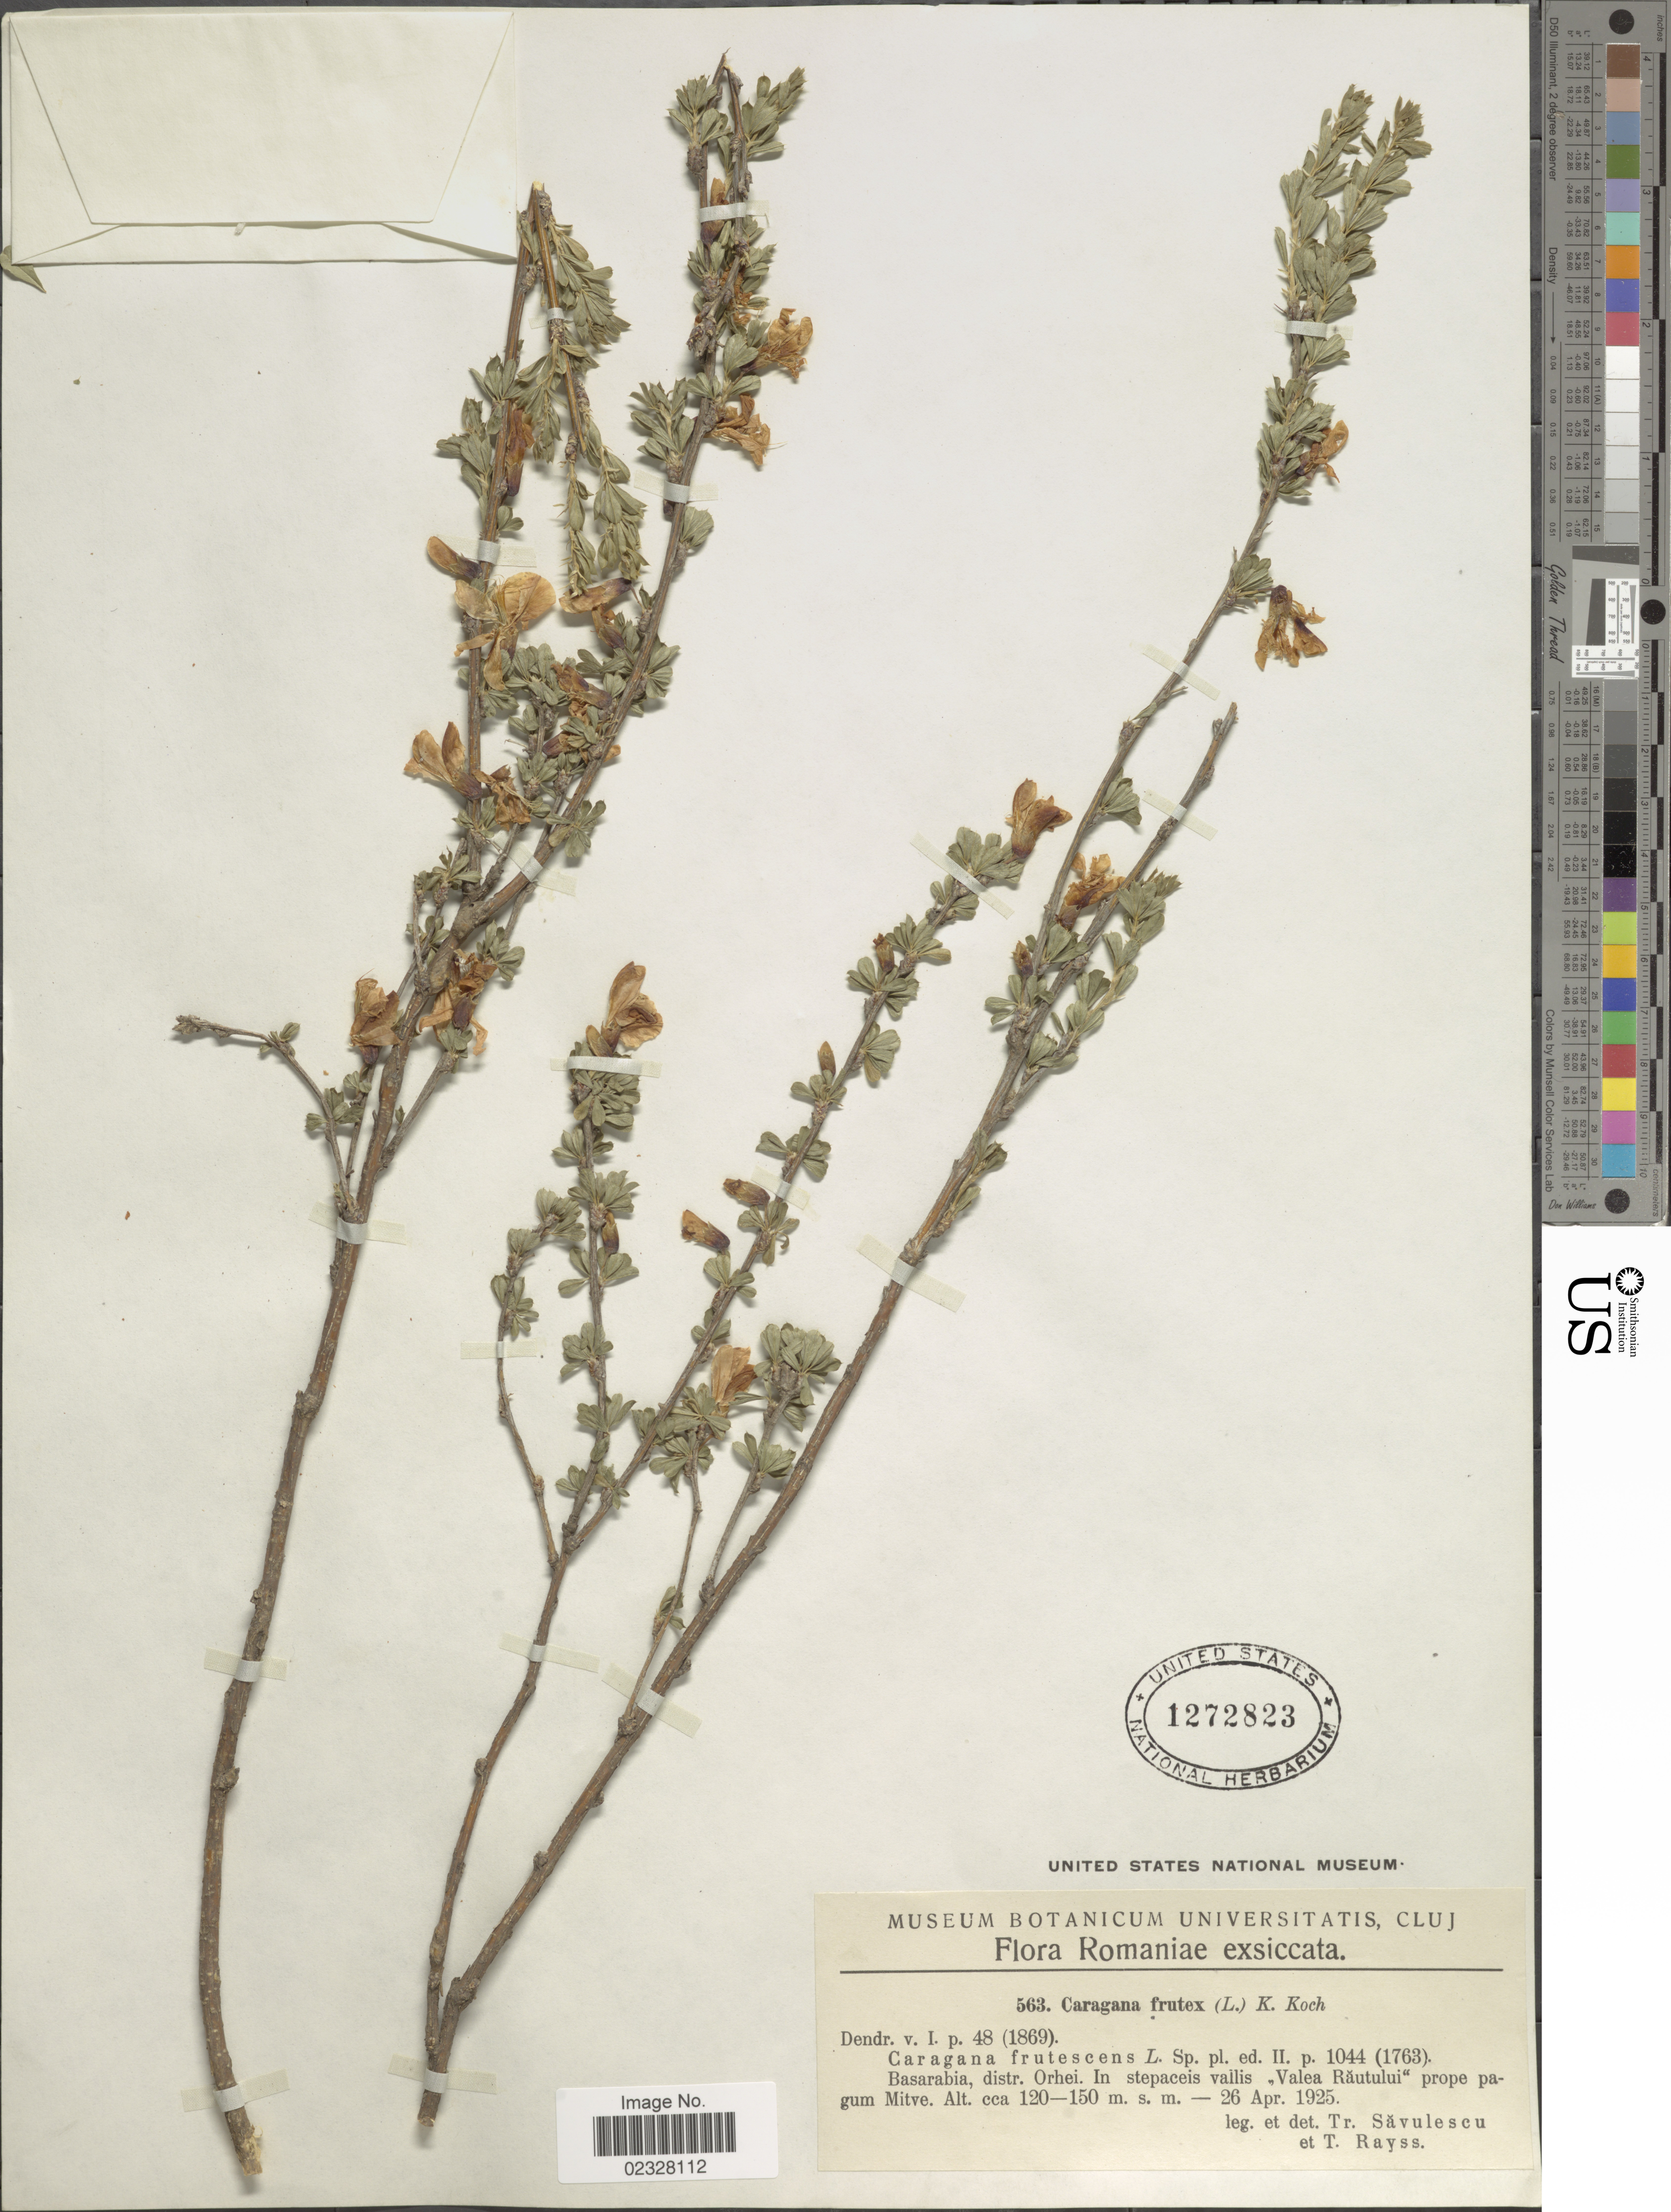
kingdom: Plantae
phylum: Tracheophyta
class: Magnoliopsida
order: Fabales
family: Fabaceae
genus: Caragana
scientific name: Caragana frutex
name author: (L.) K. Koch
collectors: T. Savulescu & T. Rayss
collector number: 563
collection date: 1925-04-26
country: Romania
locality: Romaniae. Basarabia, distr. Orhei.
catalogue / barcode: US 1272823